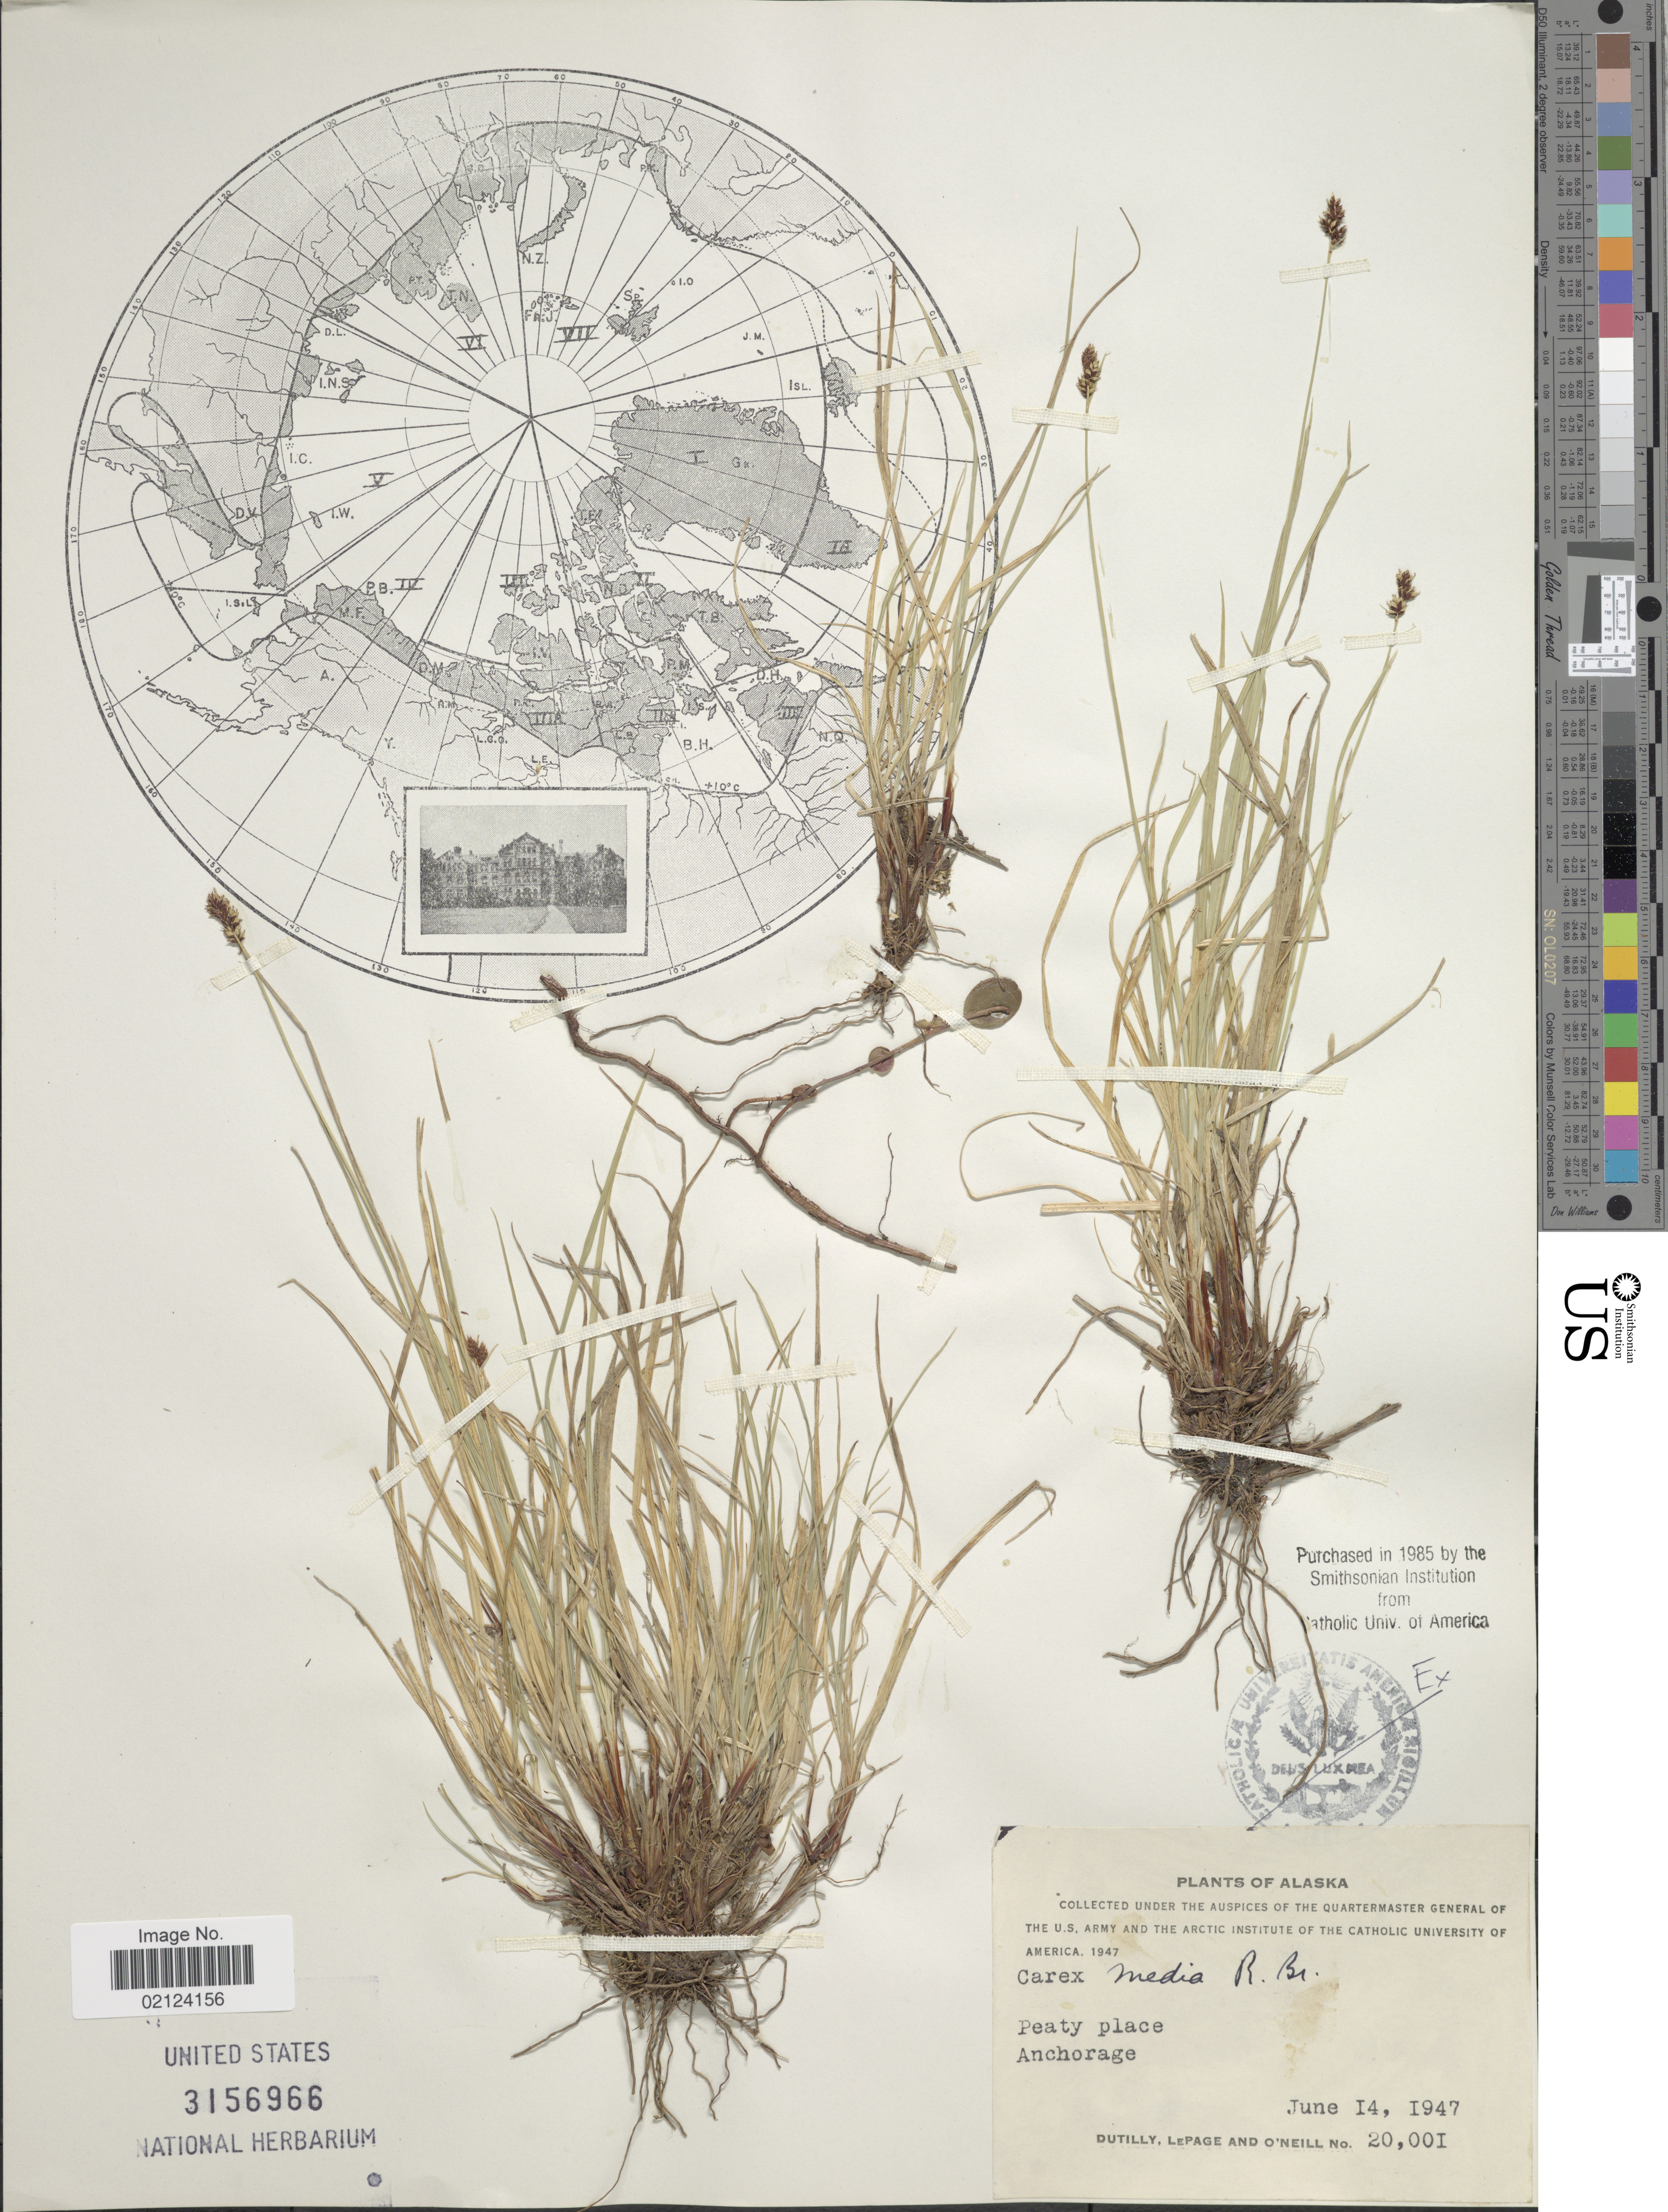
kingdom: Plantae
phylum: Tracheophyta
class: Liliopsida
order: Poales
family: Cyperaceae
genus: Carex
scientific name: Carex media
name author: R. Br.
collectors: -. Dutilly, -. LePage & O' Neill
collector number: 20001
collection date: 1947-06-14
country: United States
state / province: Alaska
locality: Peaty place, Anchorage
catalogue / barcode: US 3156966